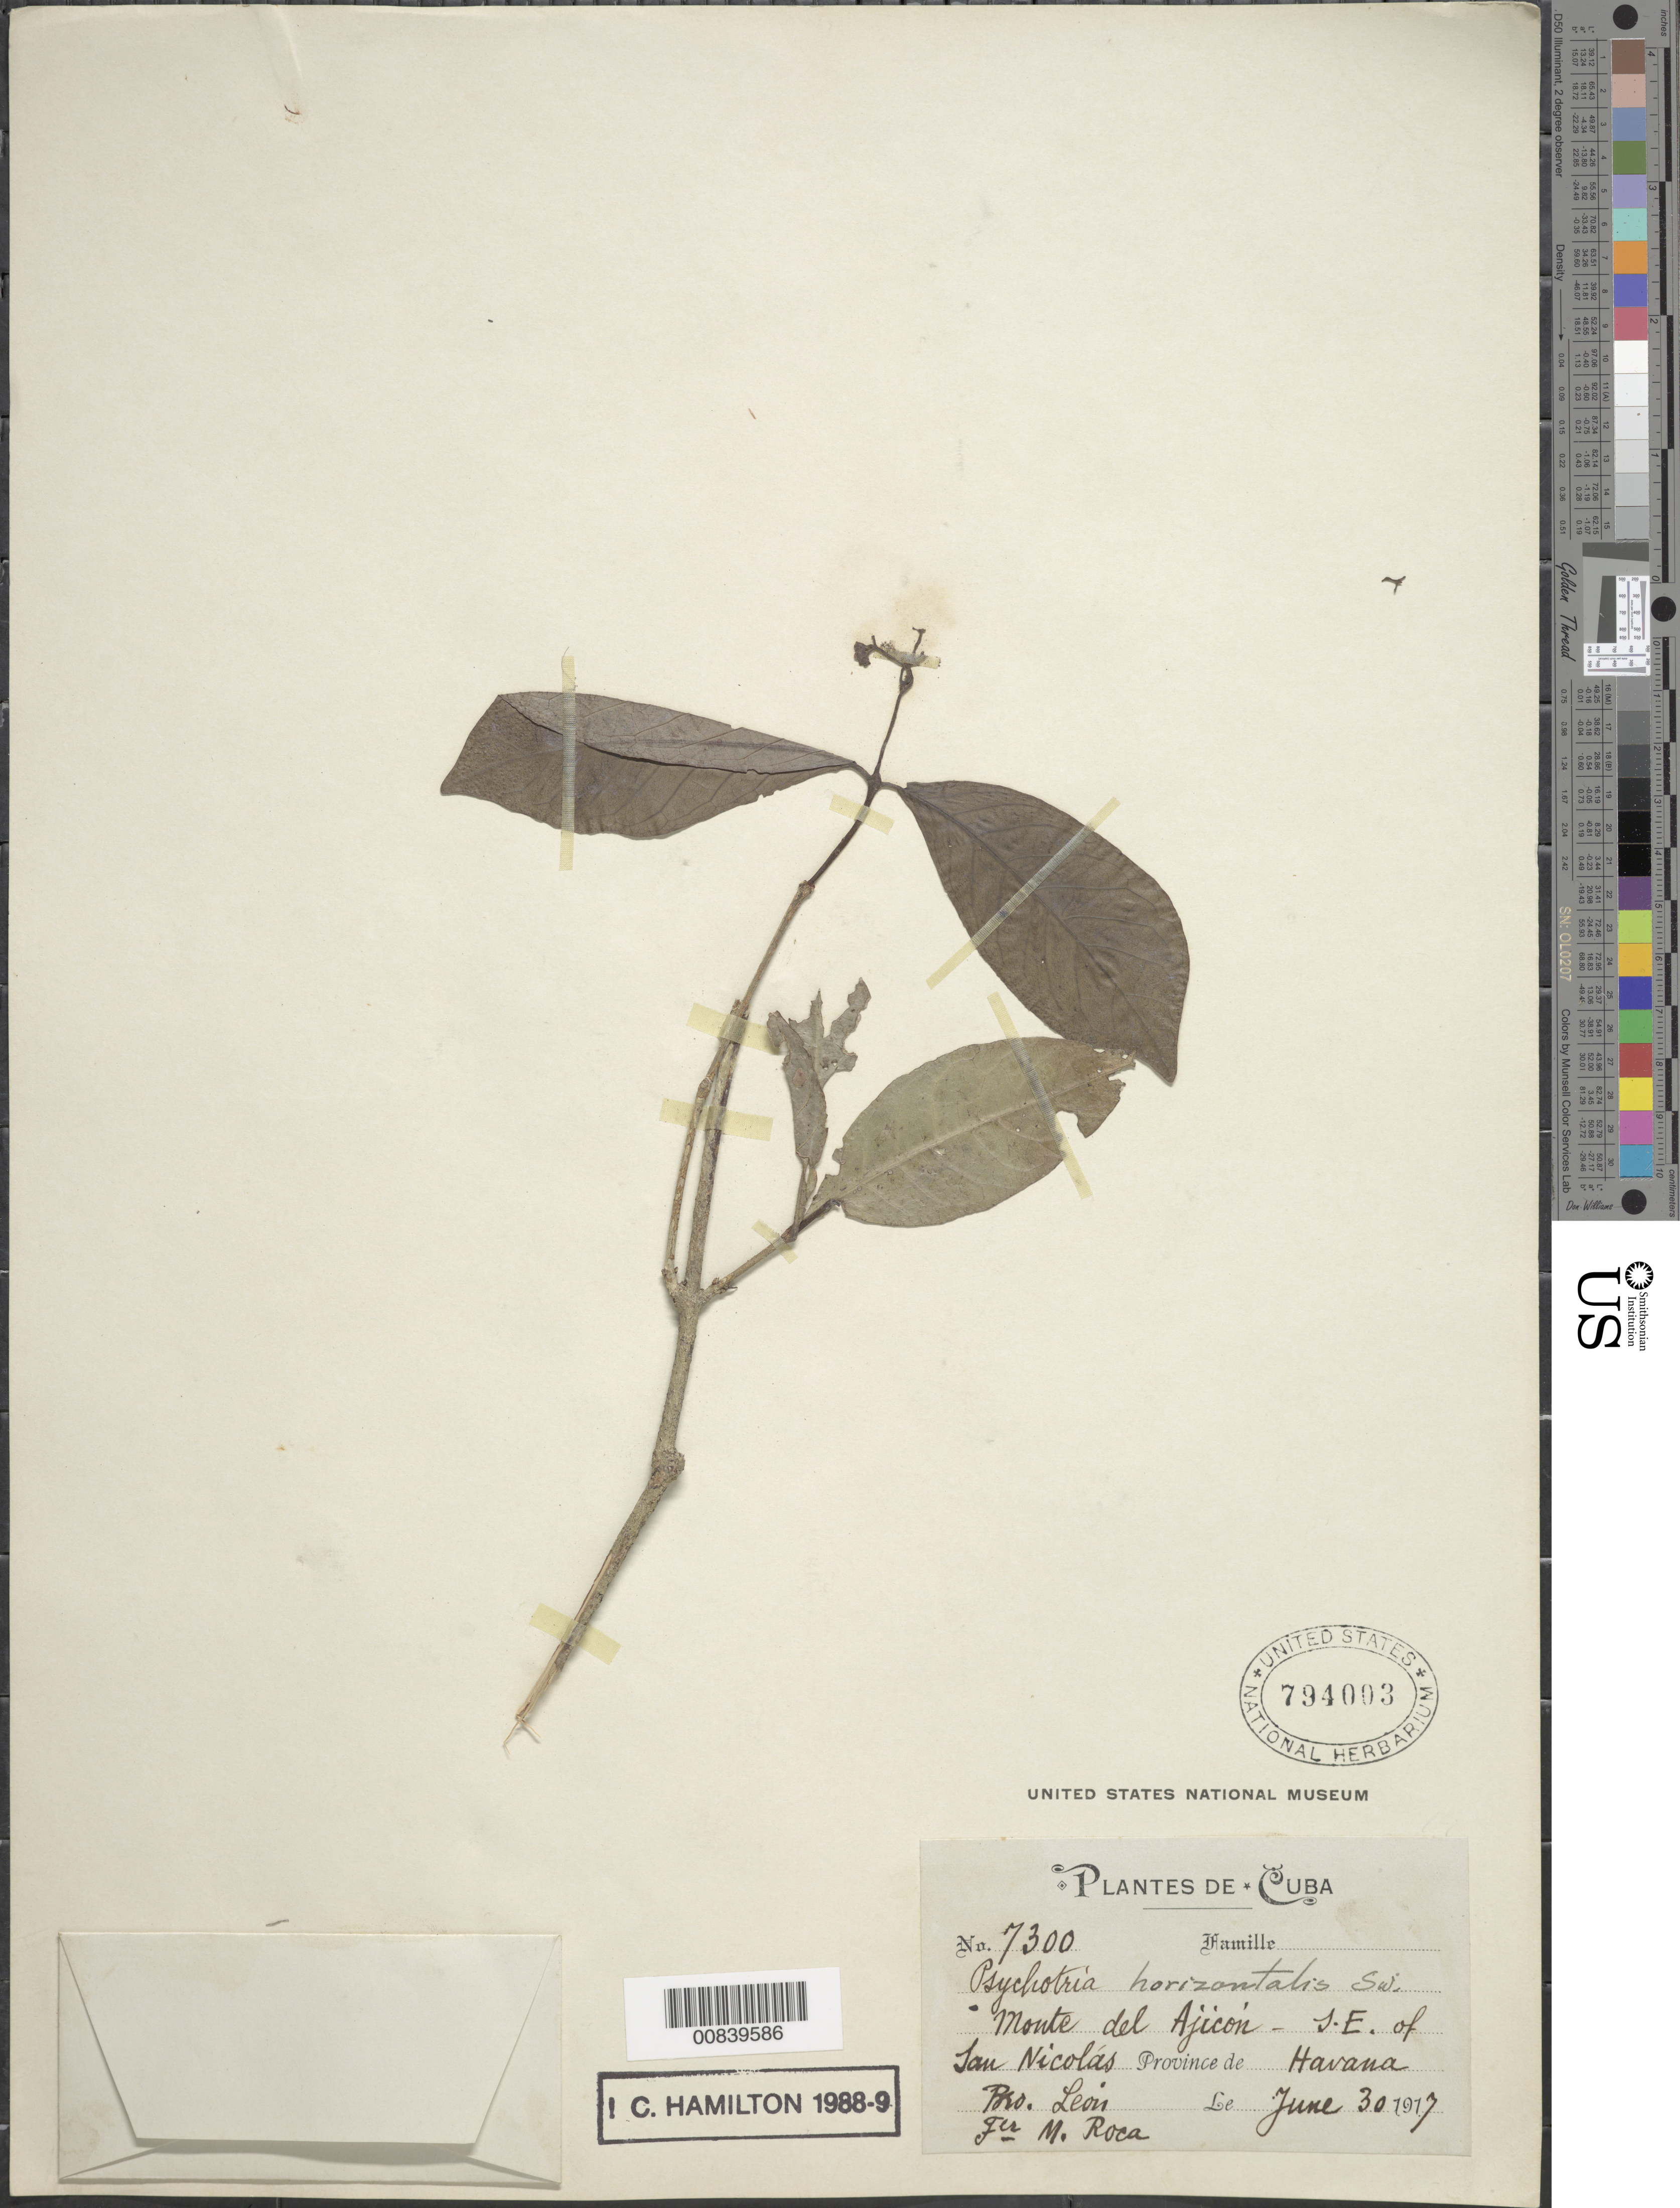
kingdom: Plantae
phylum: Tracheophyta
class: Magnoliopsida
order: Gentianales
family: Rubiaceae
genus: Psychotria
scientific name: Psychotria horizontalis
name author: Sw.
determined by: Hamilton, C. W.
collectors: Bro. León & M. Roca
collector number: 7300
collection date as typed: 30 Jun 1917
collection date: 1917-06-30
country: Cuba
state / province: La Habana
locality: Monte del Ajicon, SE of San Nicolás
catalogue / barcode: US 794003